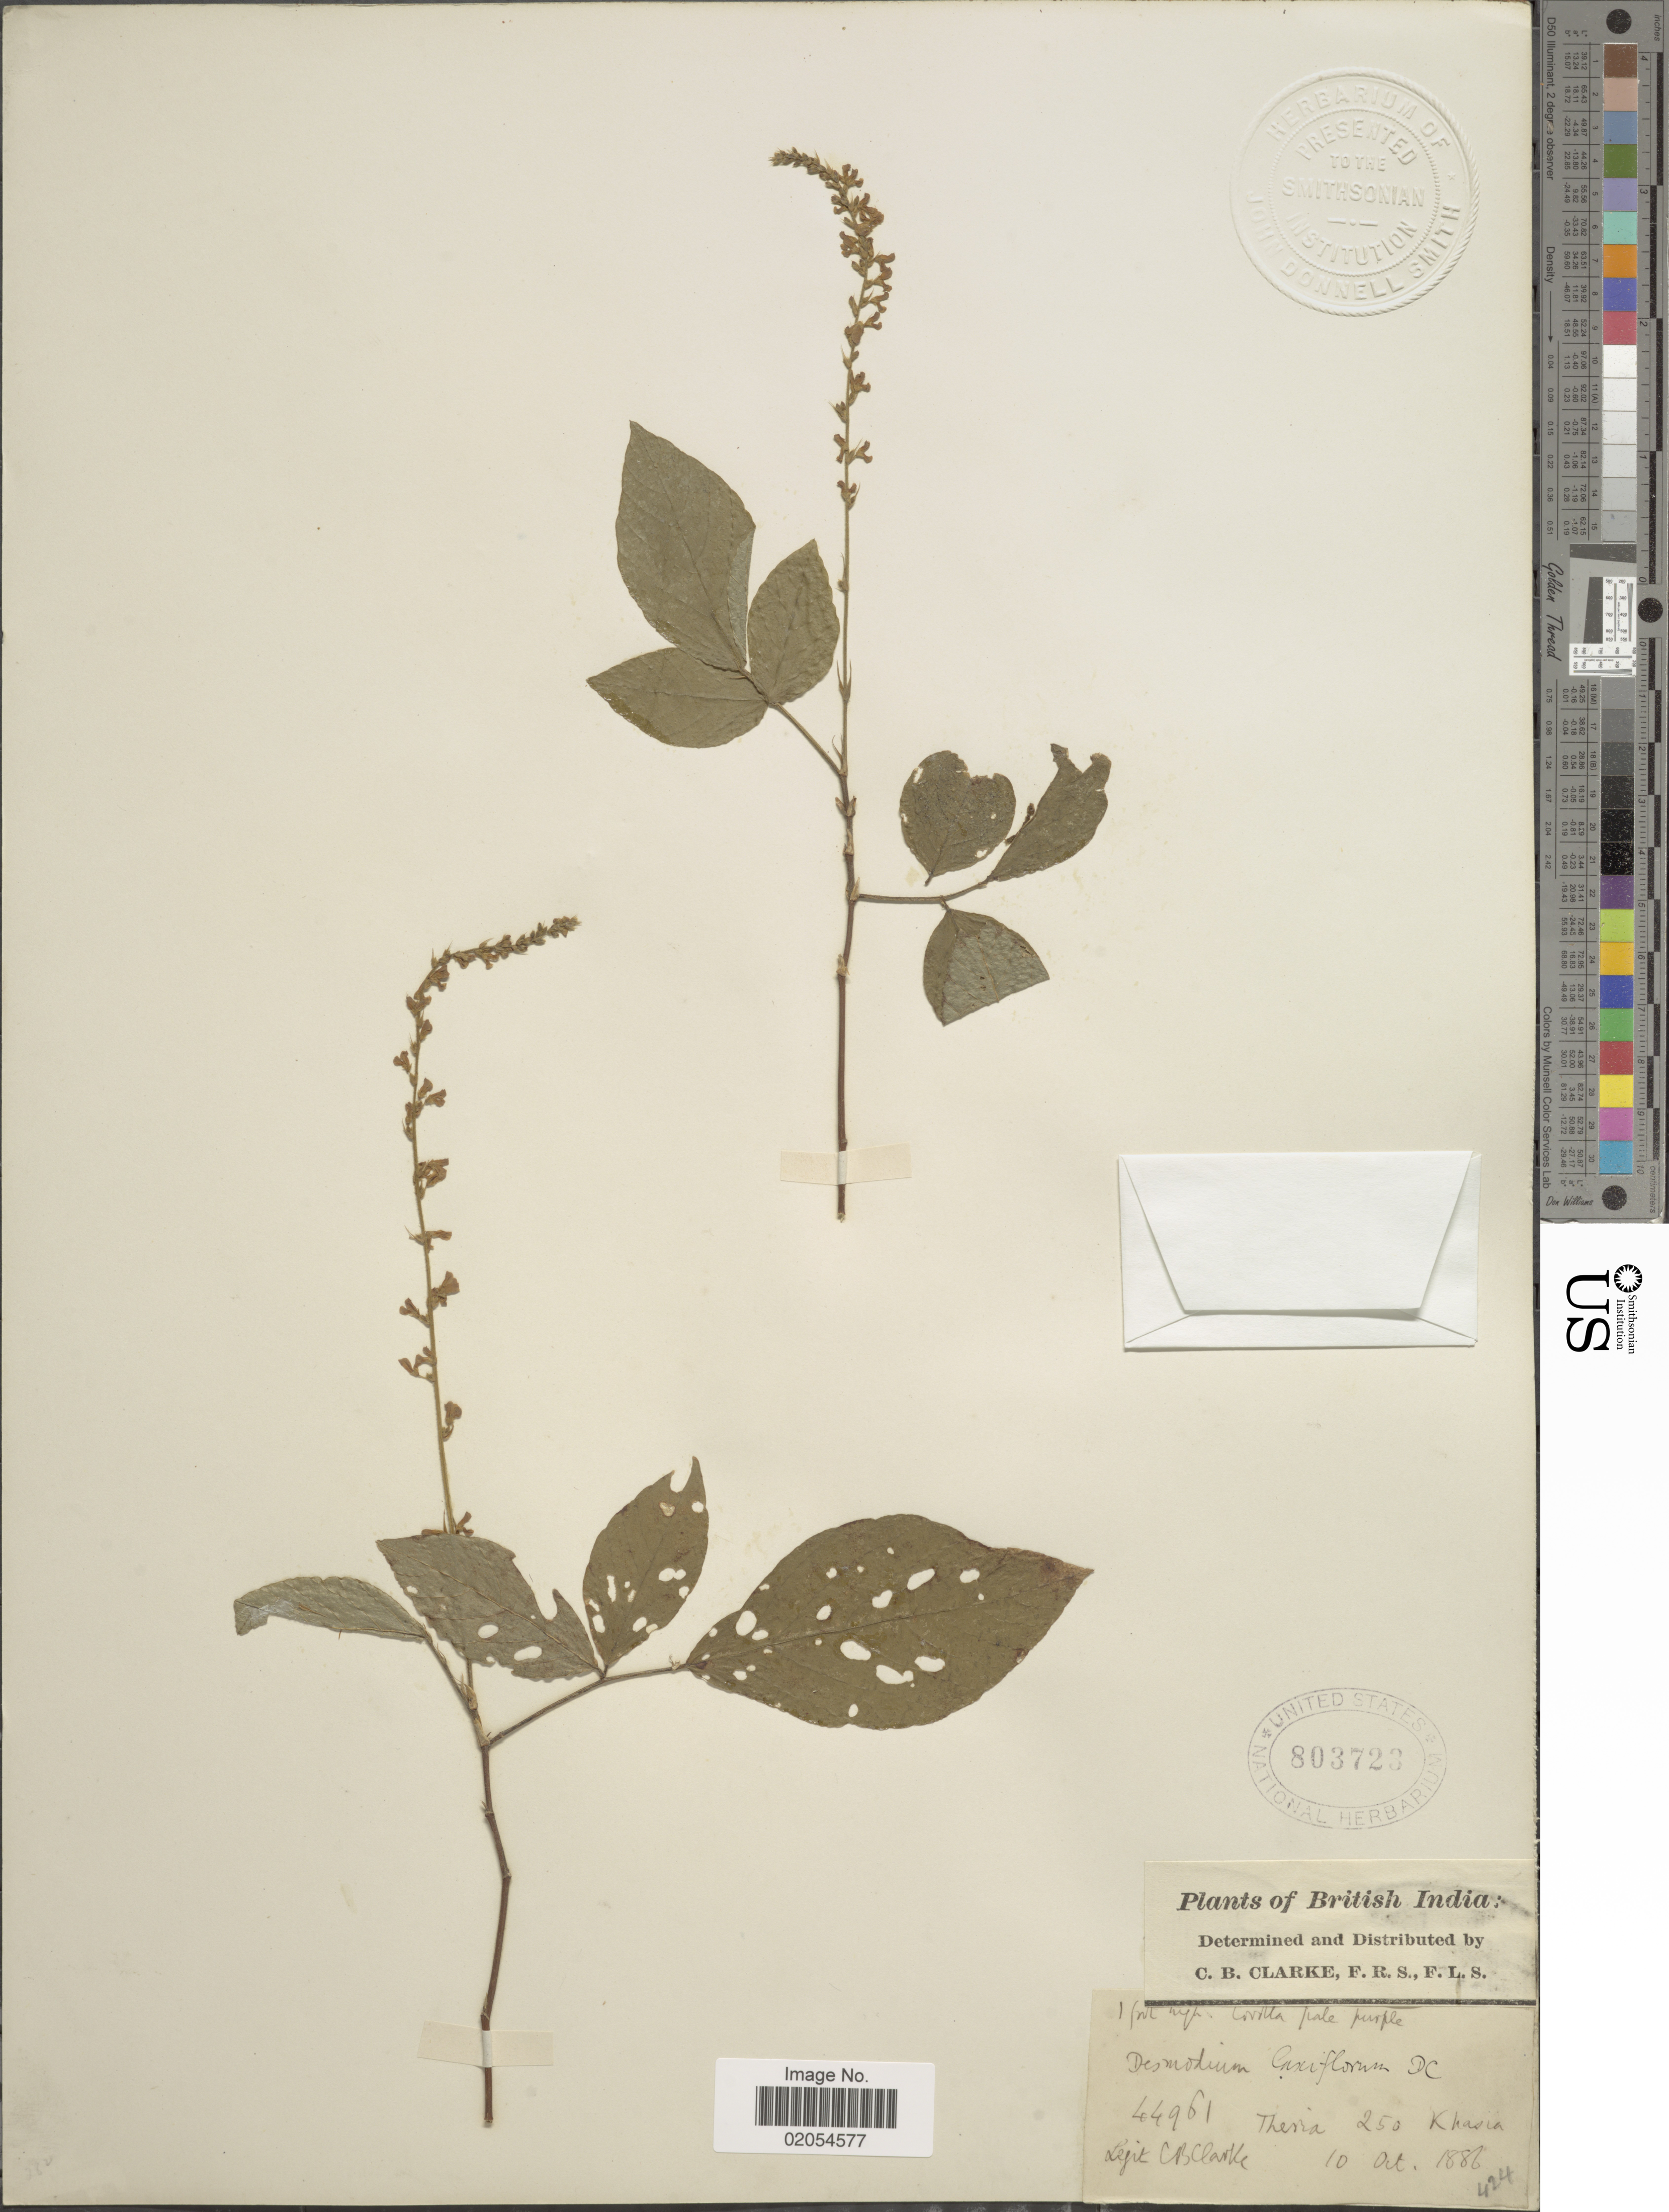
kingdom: Plantae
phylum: Tracheophyta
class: Magnoliopsida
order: Fabales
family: Fabaceae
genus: Sohmaea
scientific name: Sohmaea laxiflora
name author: (DC.) H. Ohashi & K. Ohashi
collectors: C. B. Clarke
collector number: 44961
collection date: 1886-10-10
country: India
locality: British India. Theria. Khasia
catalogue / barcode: US 803723